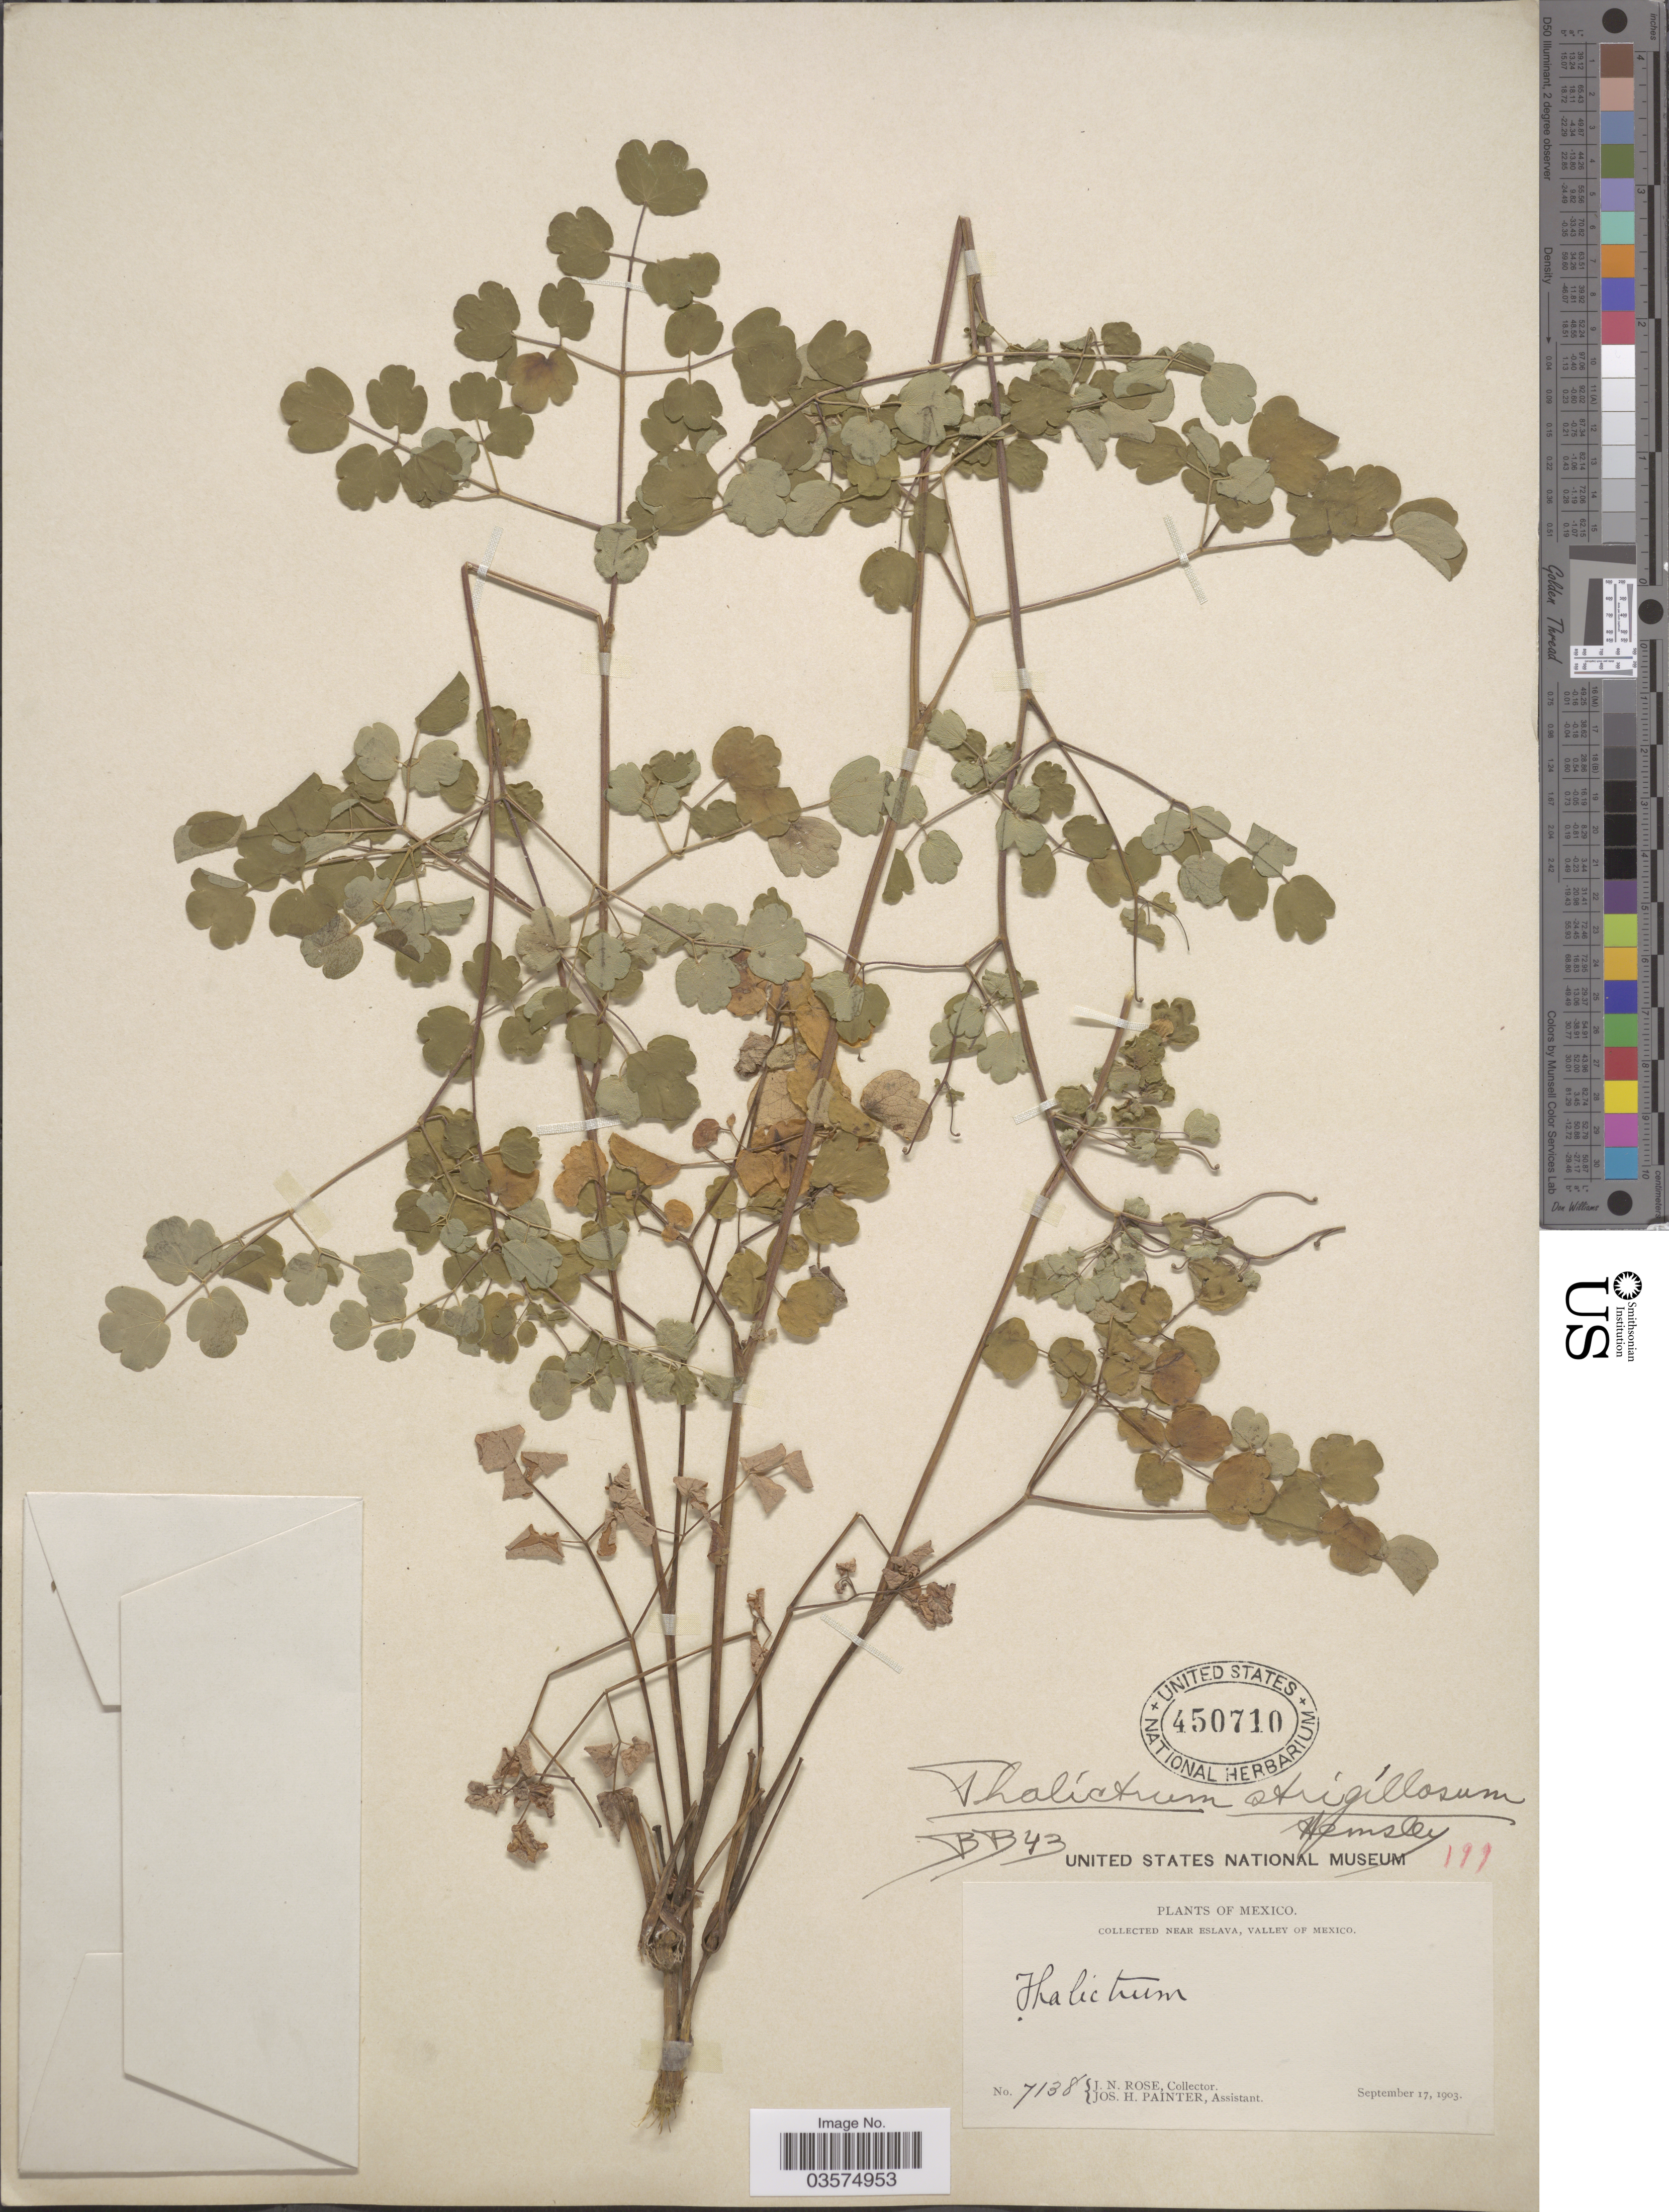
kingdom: Plantae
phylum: Tracheophyta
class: Magnoliopsida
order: Ranunculales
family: Ranunculaceae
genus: Thalictrum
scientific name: Thalictrum strigillosum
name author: Hemsl.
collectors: J. N. Rose & J. H. Painter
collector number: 7138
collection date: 1903-09-17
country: Mexico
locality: Near Eslava, Valley of Mexico.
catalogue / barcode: US 450710